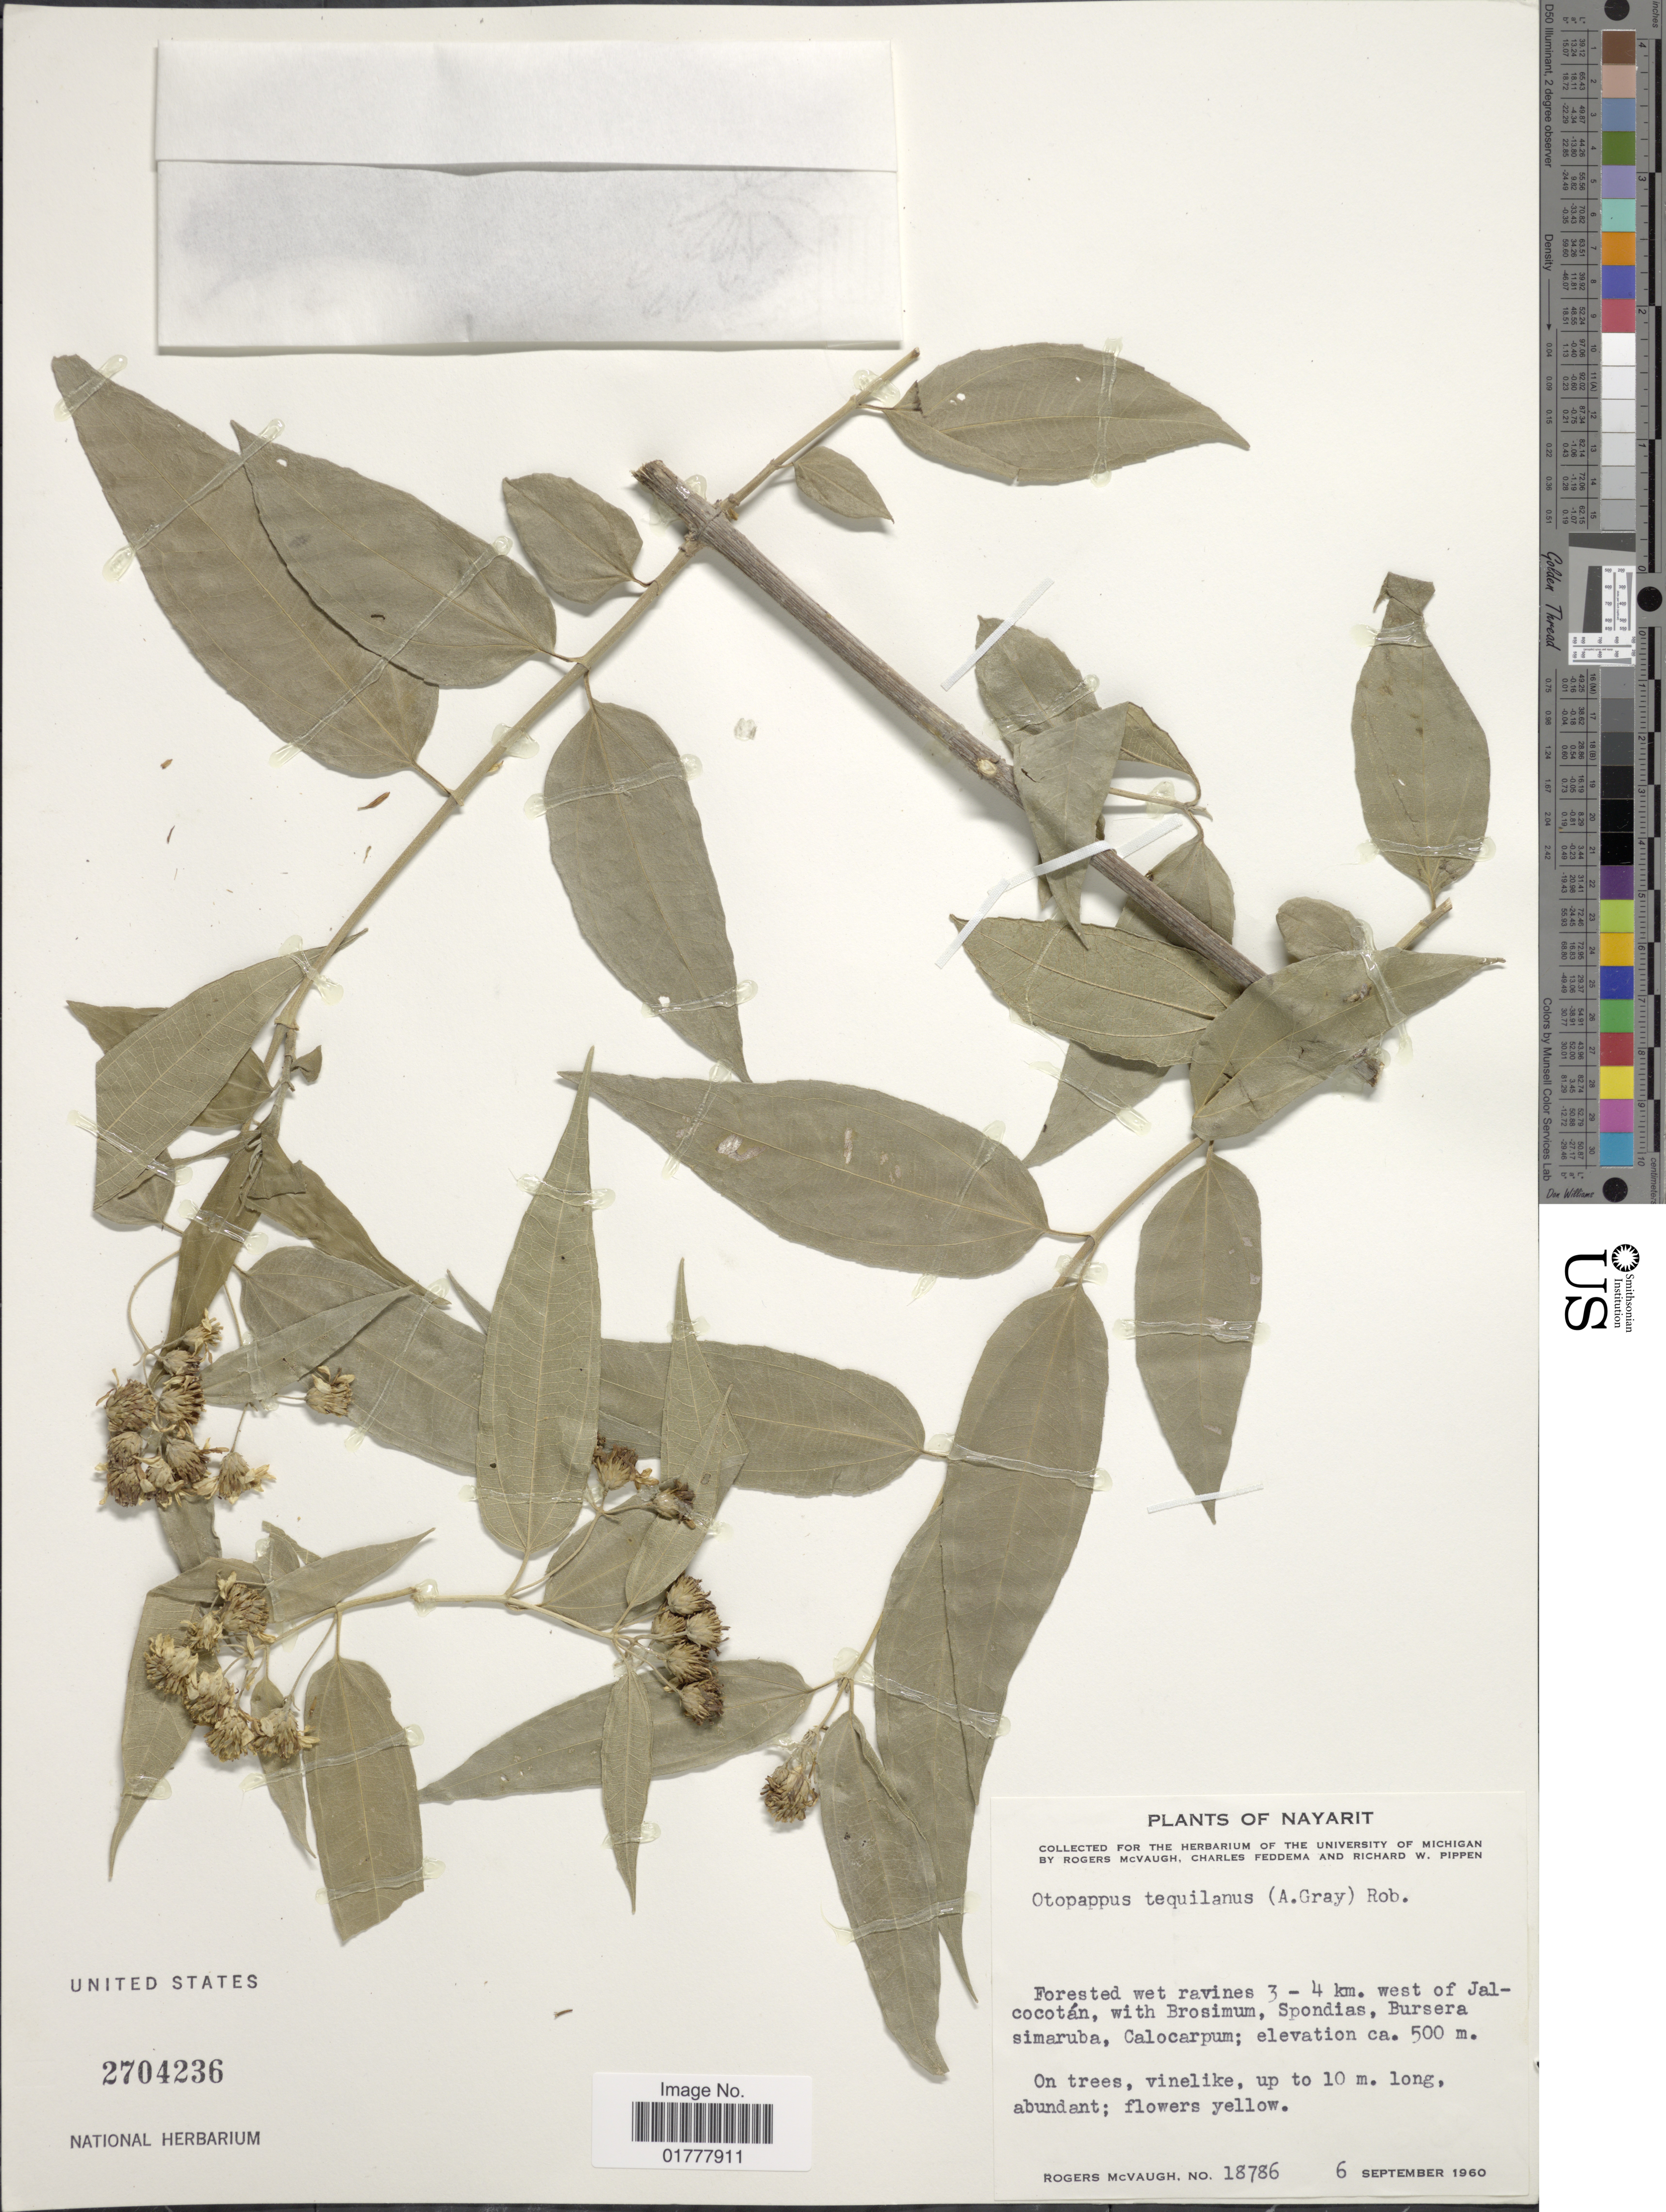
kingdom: Plantae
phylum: Tracheophyta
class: Magnoliopsida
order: Asterales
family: Asteraceae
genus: Otopappus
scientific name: Otopappus tequilanus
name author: (A. Gray) B.L. Rob.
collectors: R. McVaugh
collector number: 18786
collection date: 1960-09-06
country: Mexico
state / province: Nayarit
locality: Forested west ravines 3.- 4 km. west of Jalcocotan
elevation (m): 500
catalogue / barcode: US 2704236